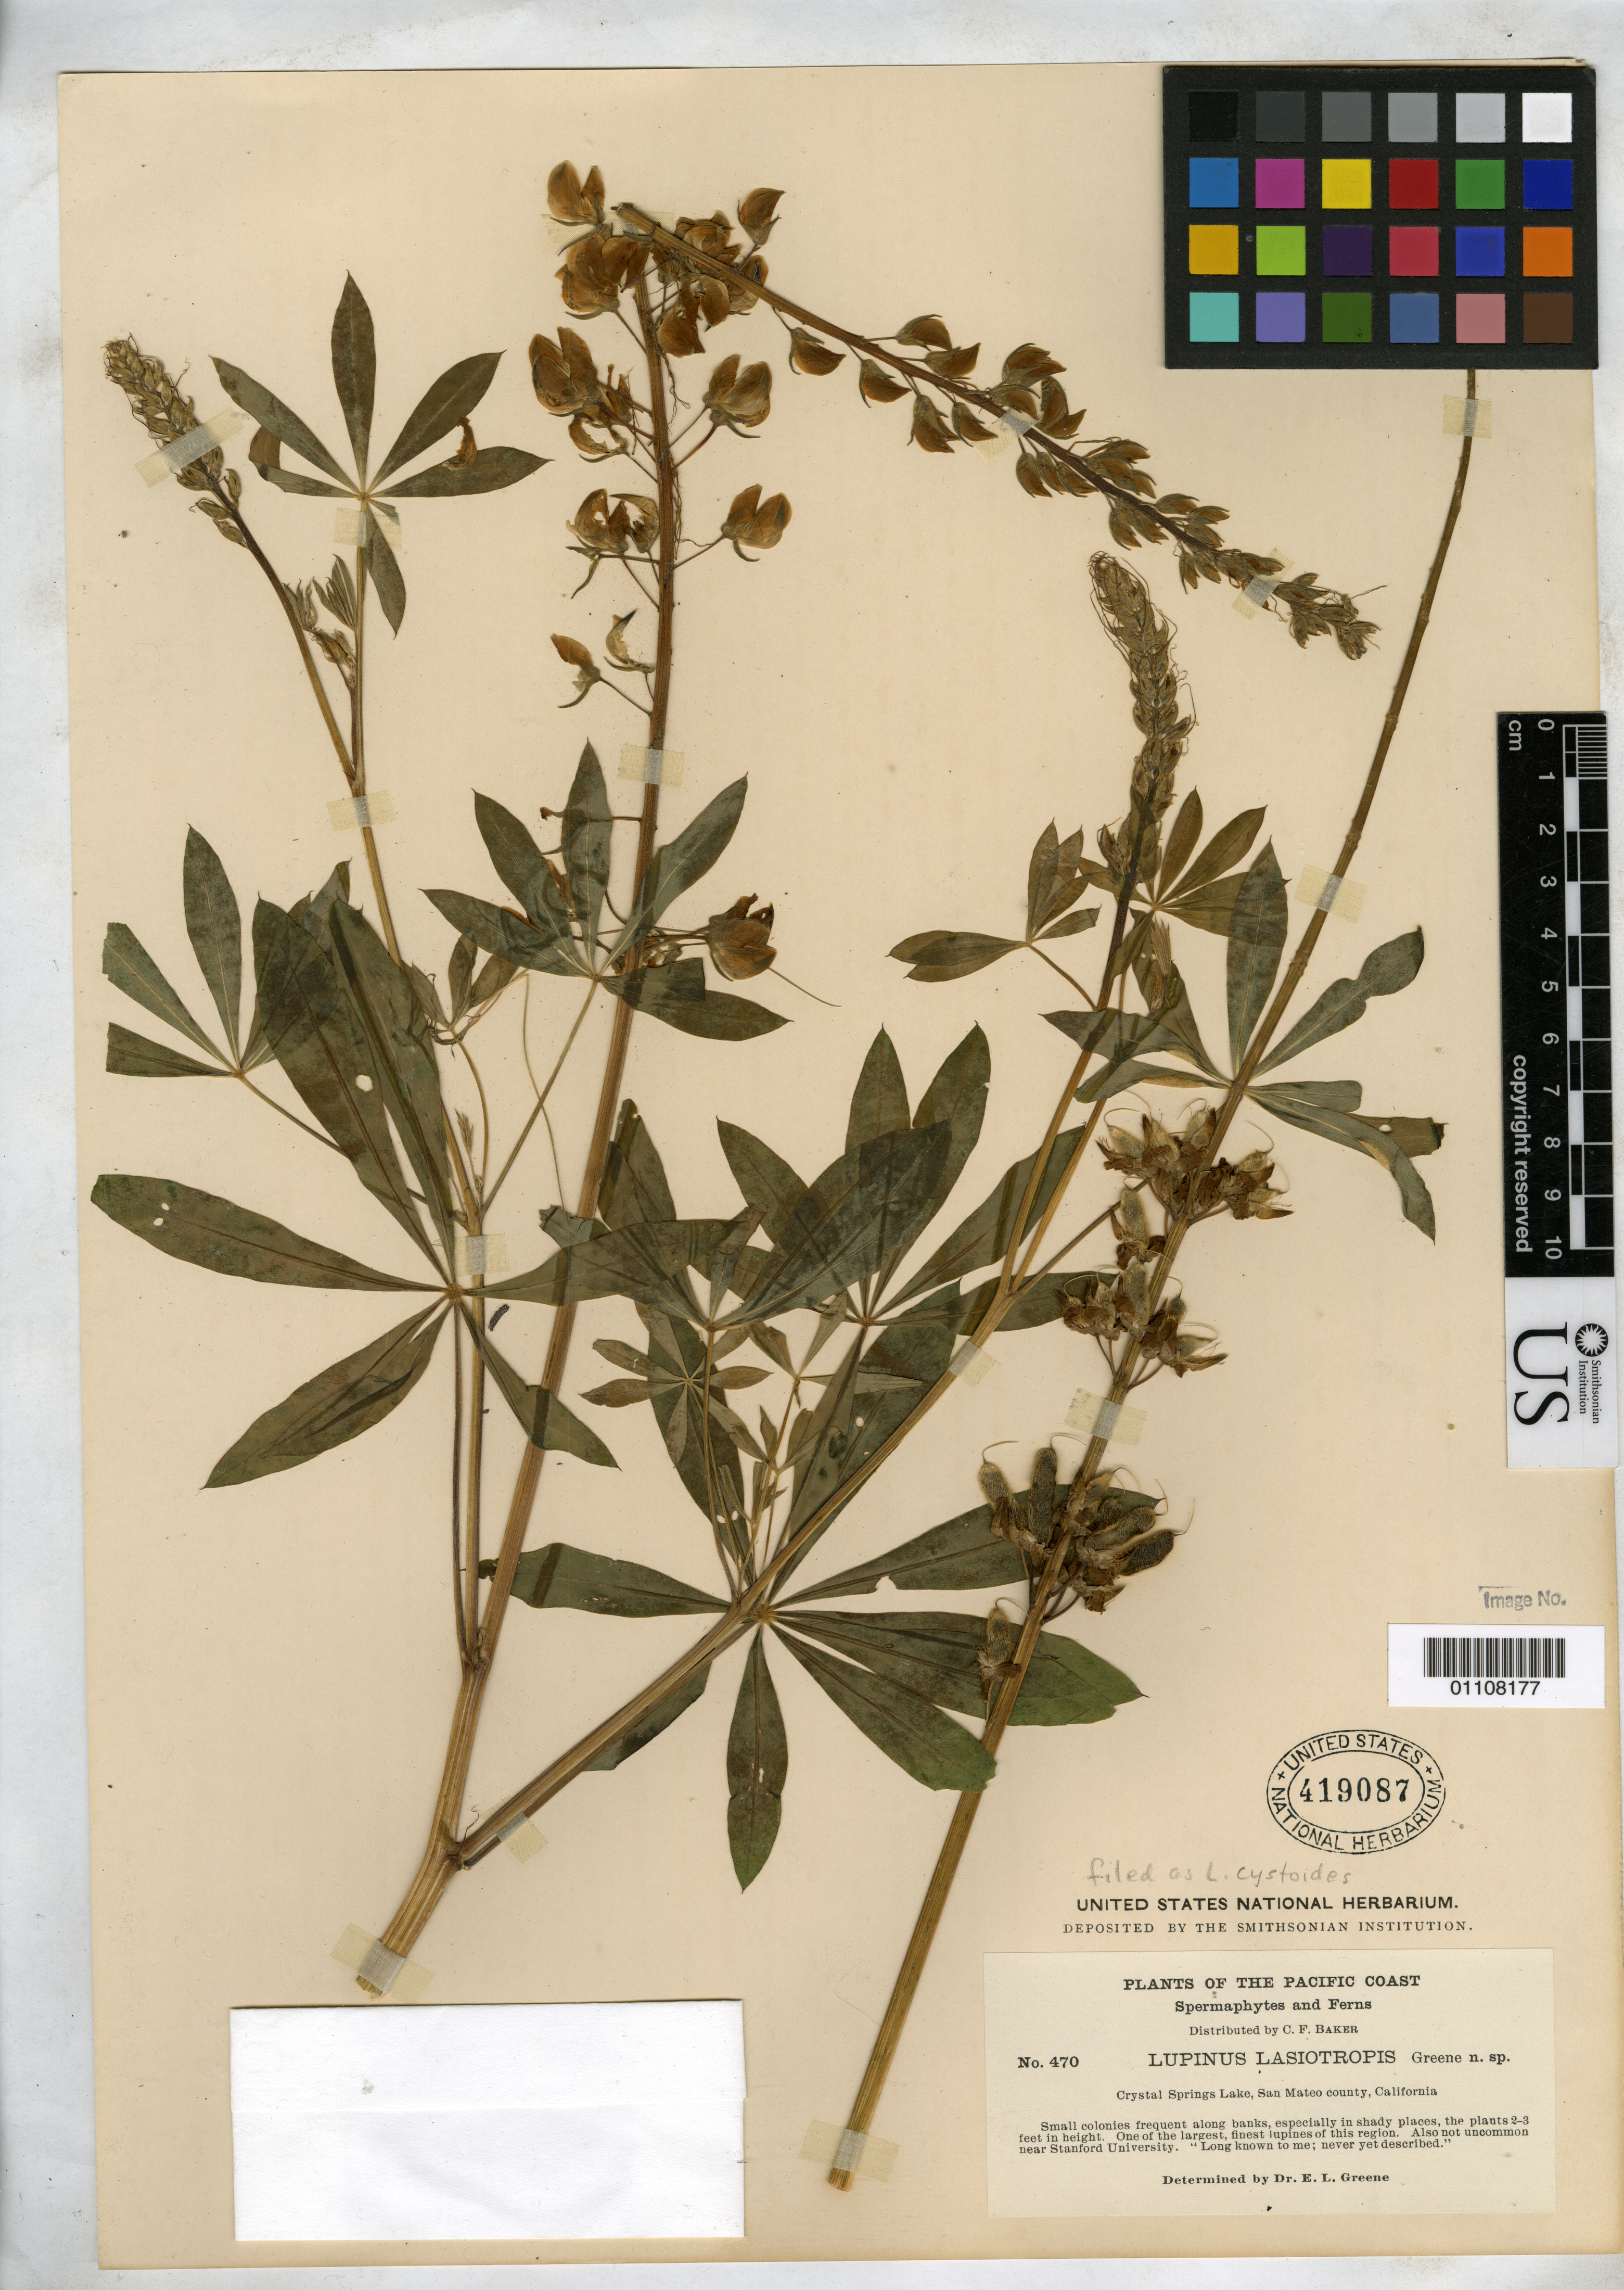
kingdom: Plantae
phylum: Tracheophyta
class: Magnoliopsida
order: Fabales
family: Fabaceae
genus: Lupinus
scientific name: Lupinus lasiotropis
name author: Greene ex Eastw.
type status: Isotype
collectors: C. F. Baker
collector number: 470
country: United States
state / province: California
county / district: San Mateo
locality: Crystal Springs Lake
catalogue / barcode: US 419087